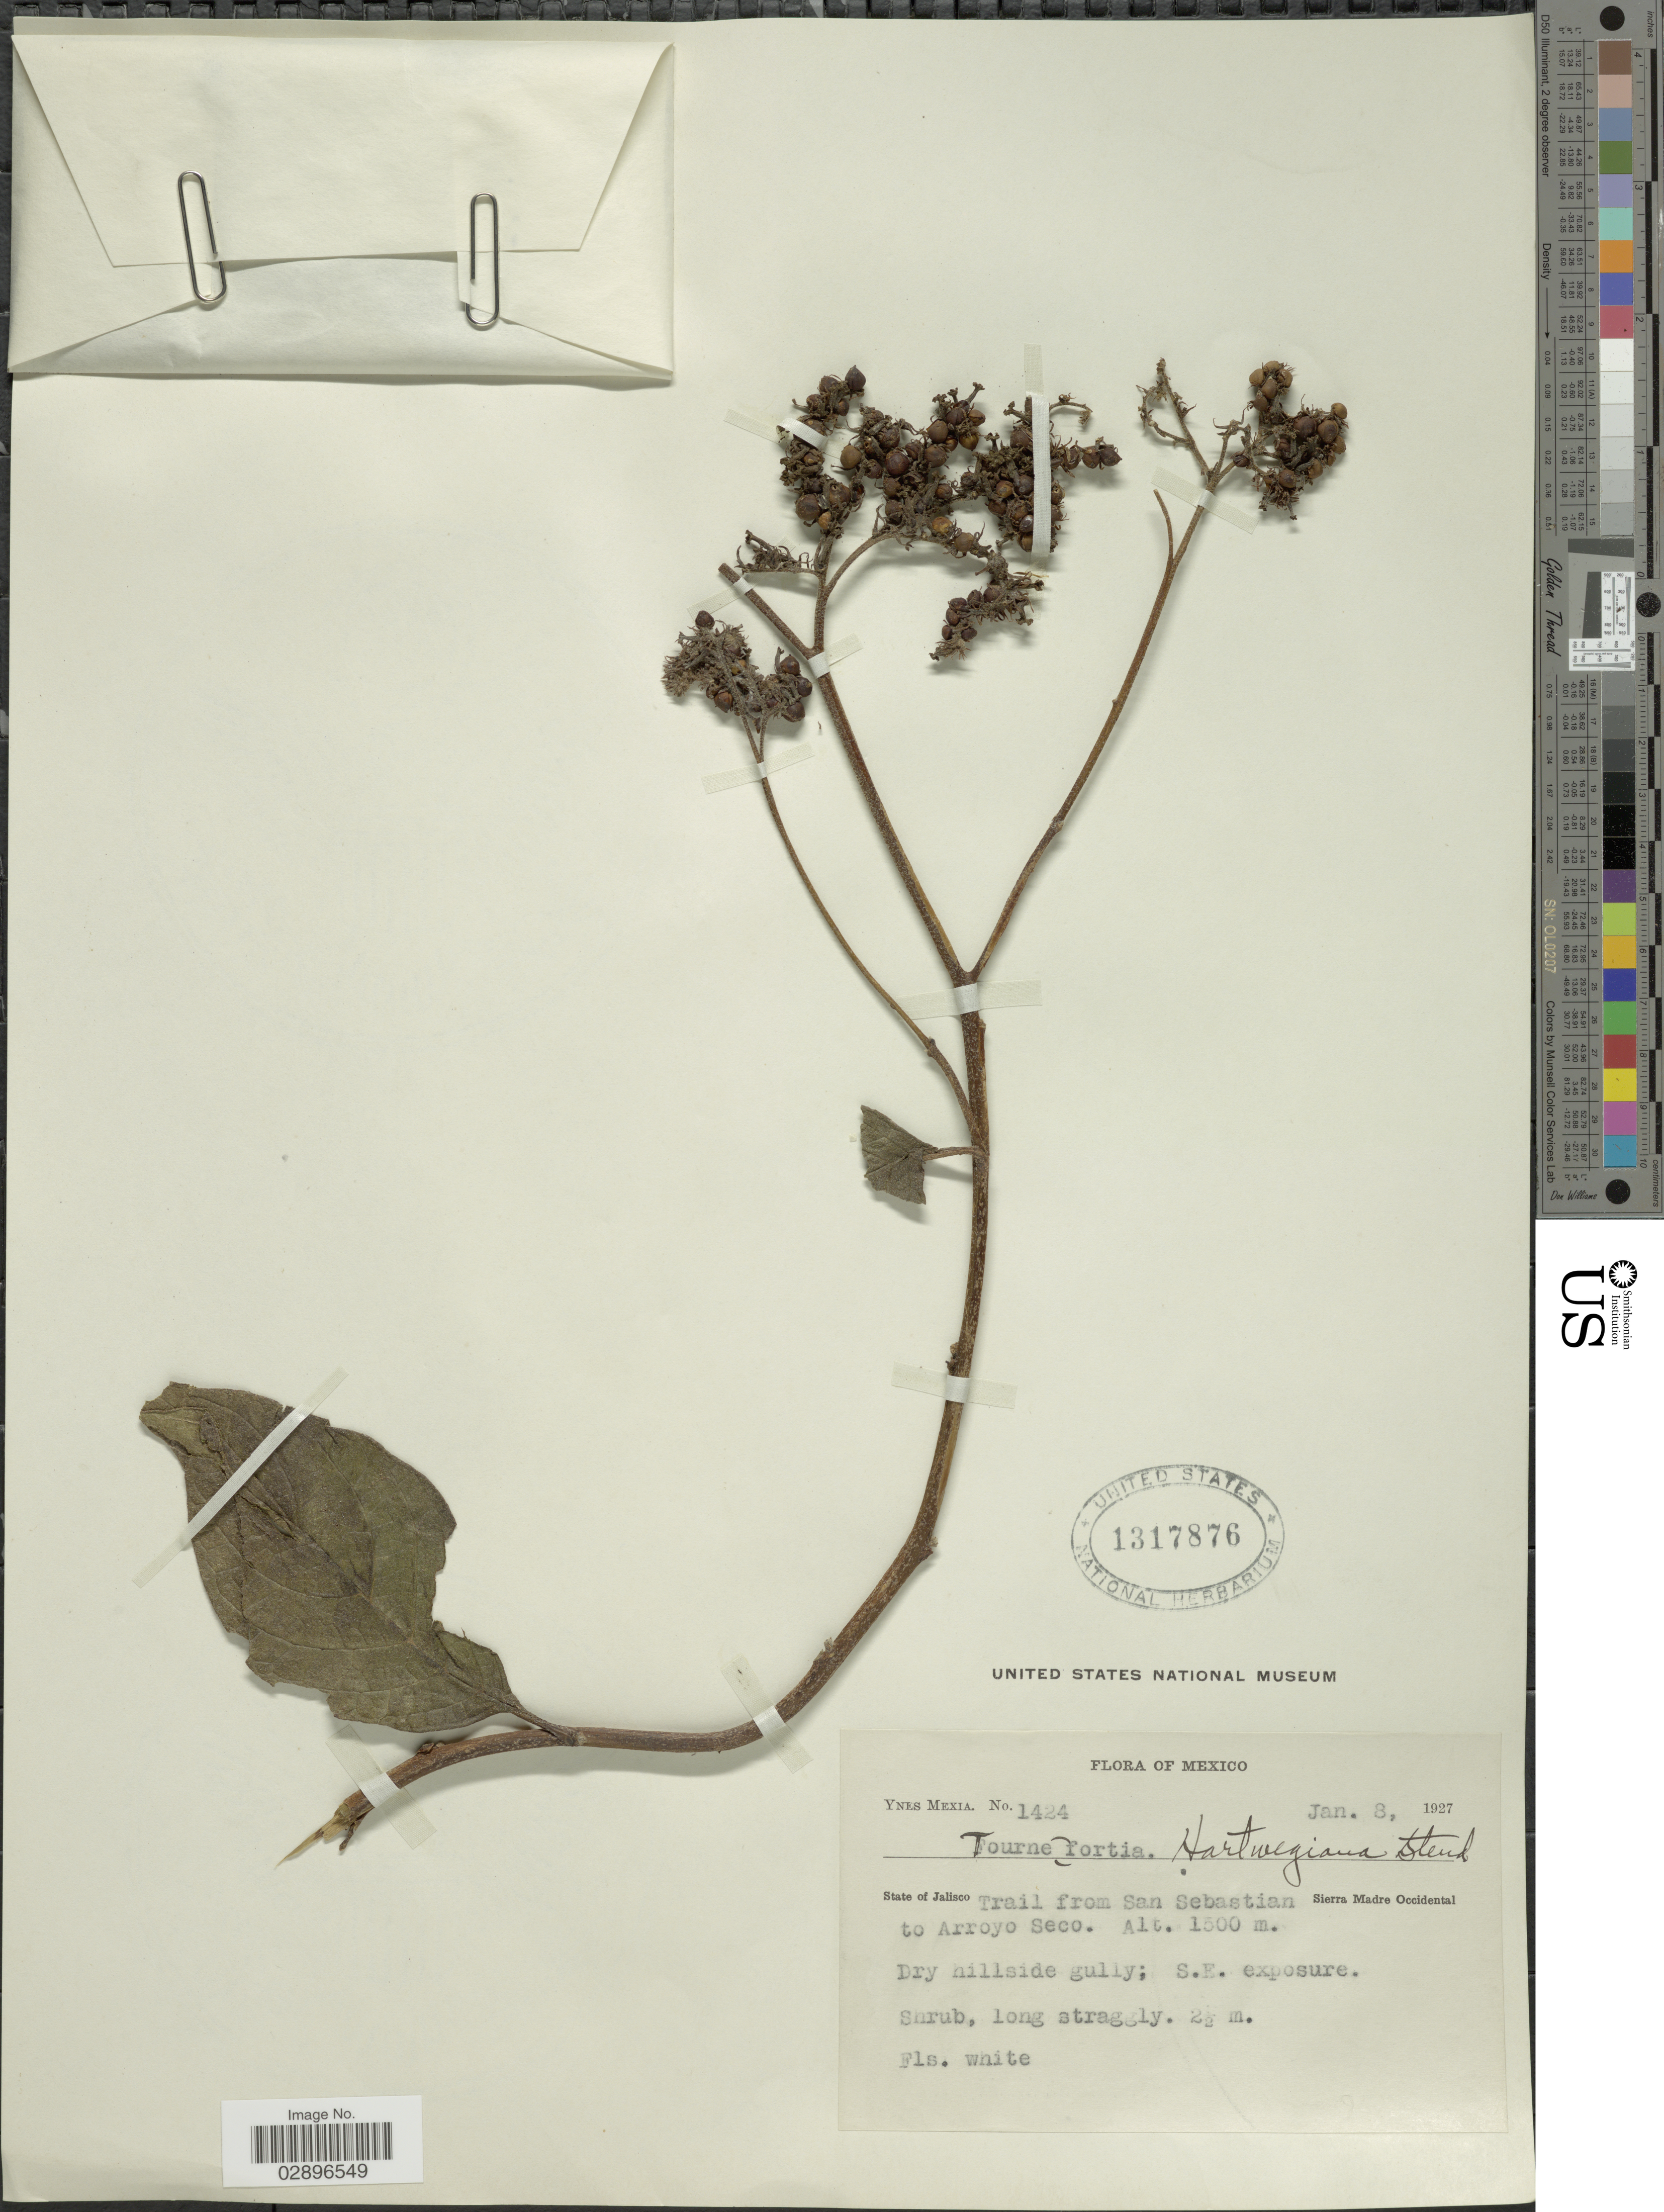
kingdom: Plantae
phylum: Tracheophyta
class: Magnoliopsida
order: Boraginales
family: Heliotropiaceae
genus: Tournefortia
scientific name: Tournefortia hartwegiana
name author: Steud.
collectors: Y. Mexia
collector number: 1424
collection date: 1927-01-08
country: Mexico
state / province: Jalisco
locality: Trail from San Sebastian to Arroyo Seco, Sierra Madre Occidental.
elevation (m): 1500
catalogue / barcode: US 1317876